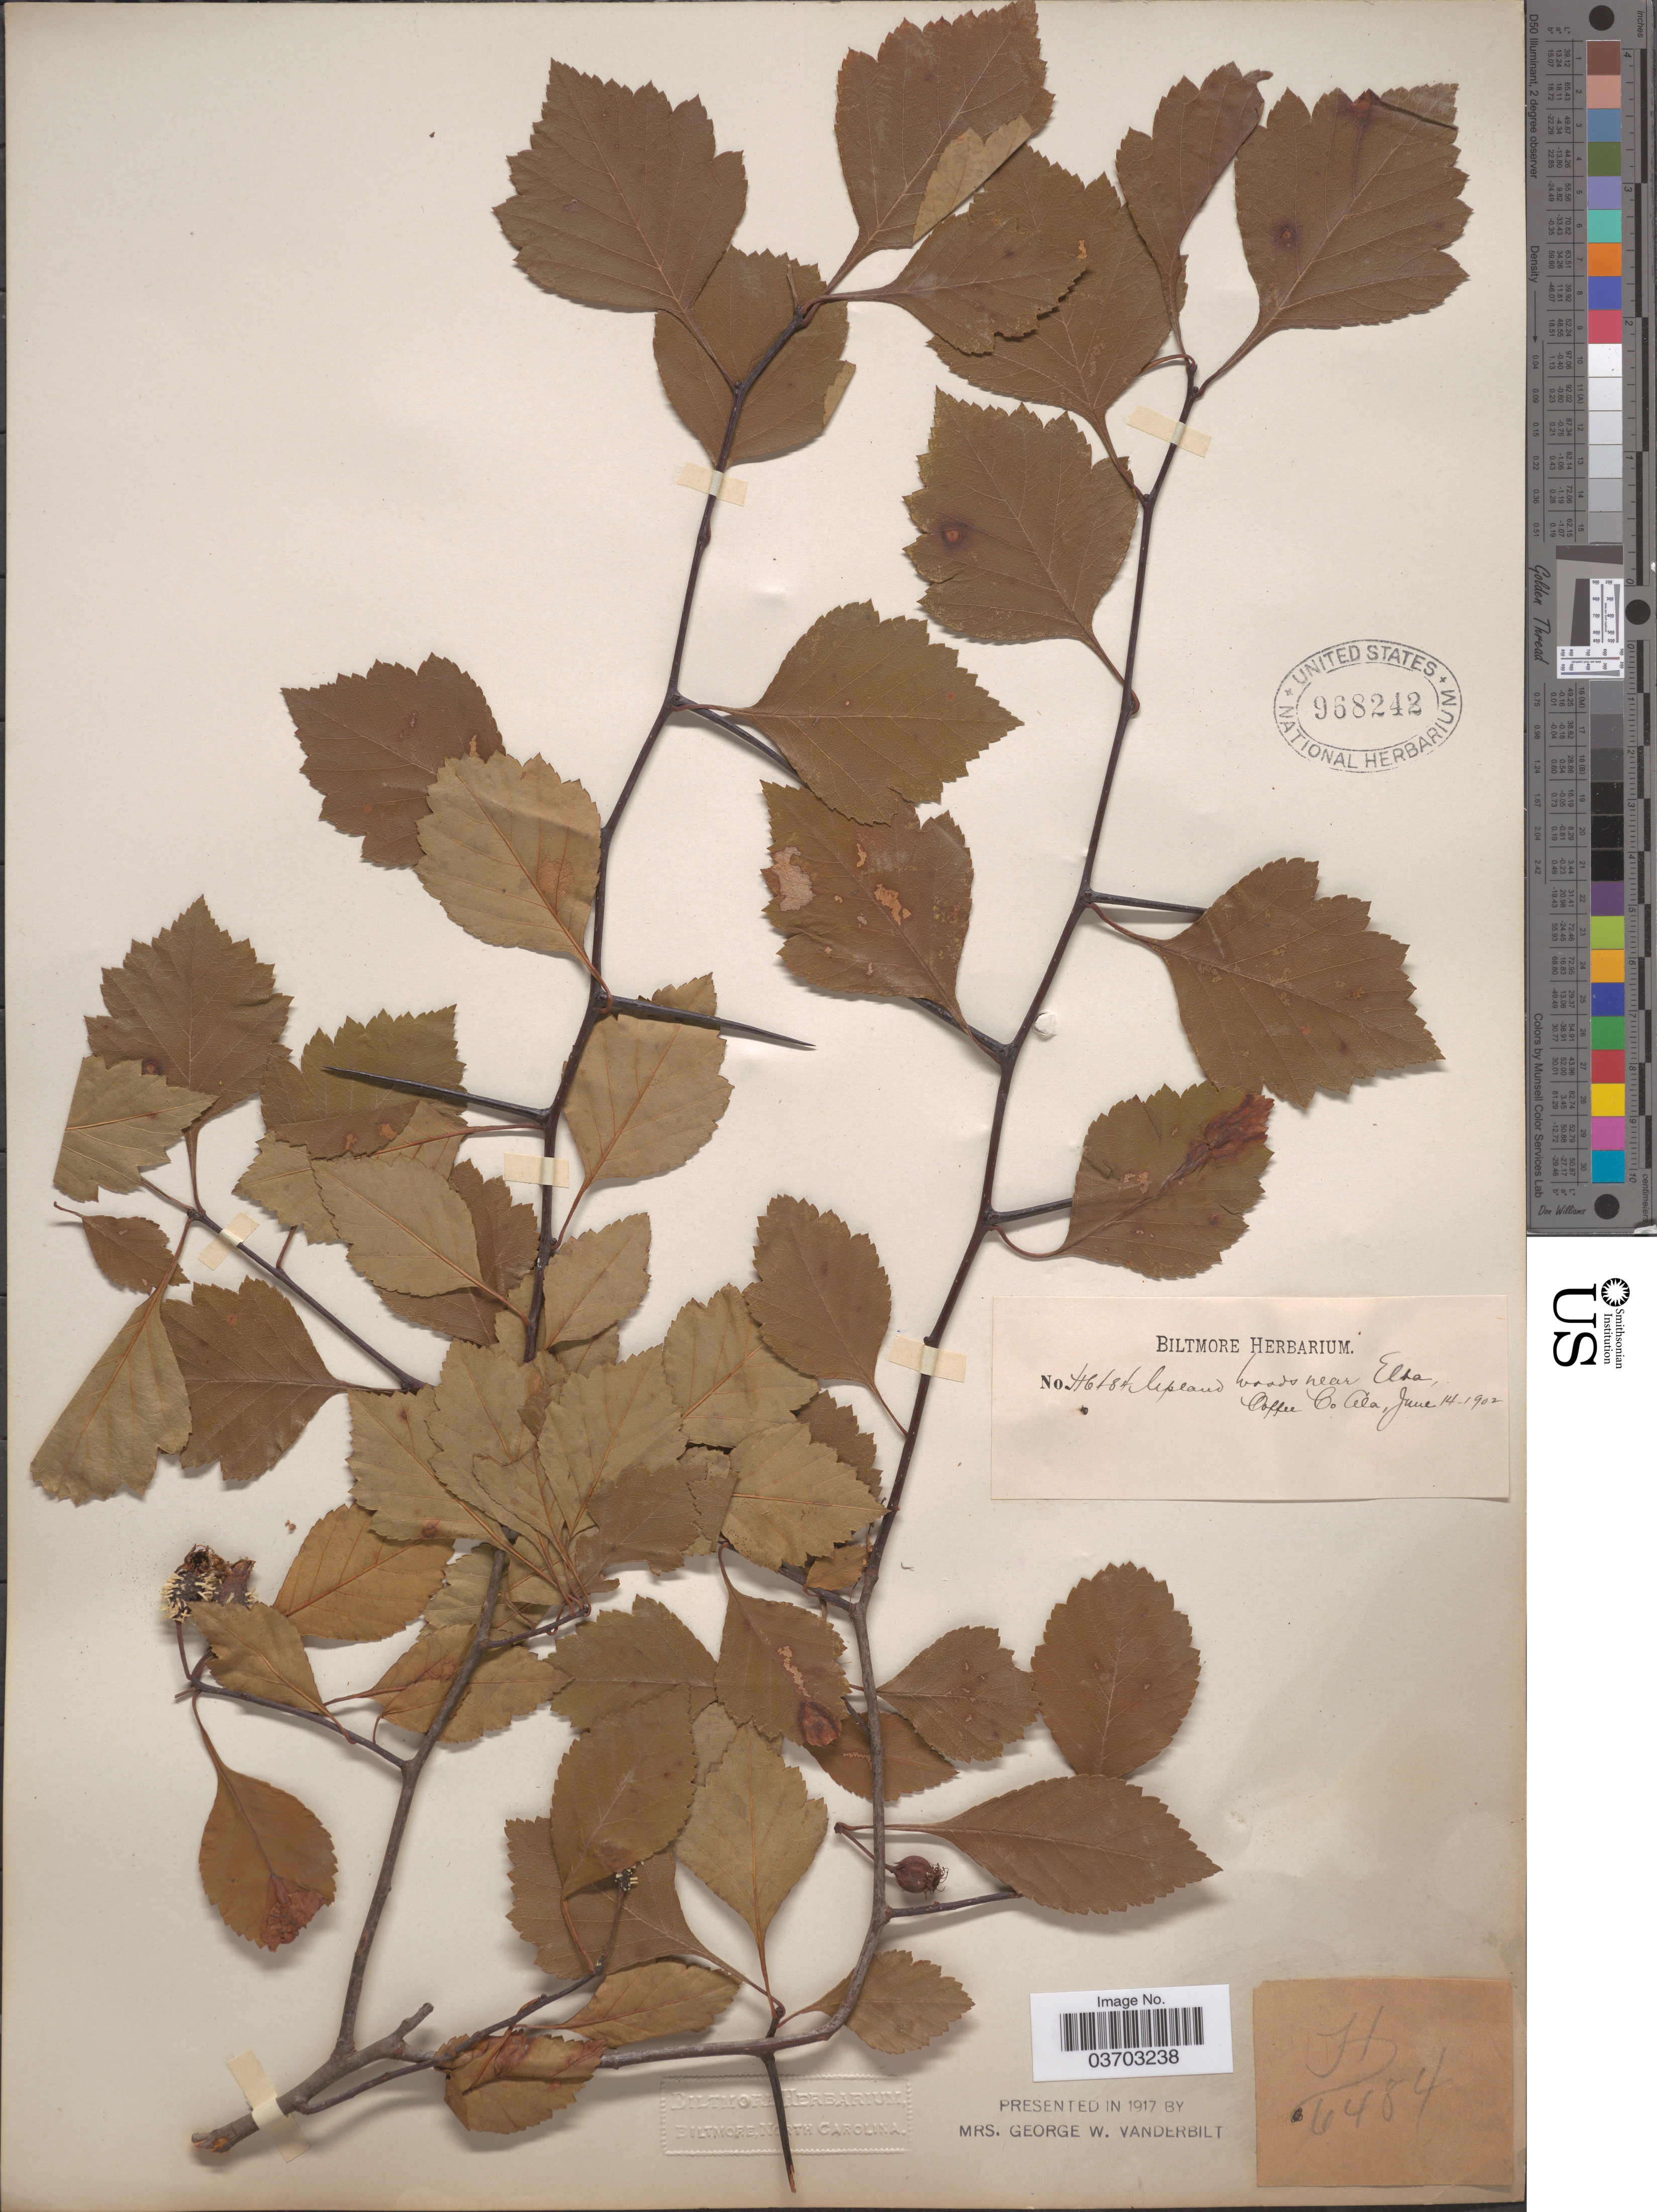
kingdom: Plantae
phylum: Tracheophyta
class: Magnoliopsida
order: Rosales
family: Rosaceae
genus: Crataegus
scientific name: Crataegus sp.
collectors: ex herb. Biltmore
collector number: H6484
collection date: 1902-06-14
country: United States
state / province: Alabama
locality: Coffee Co.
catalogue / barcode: US 968242